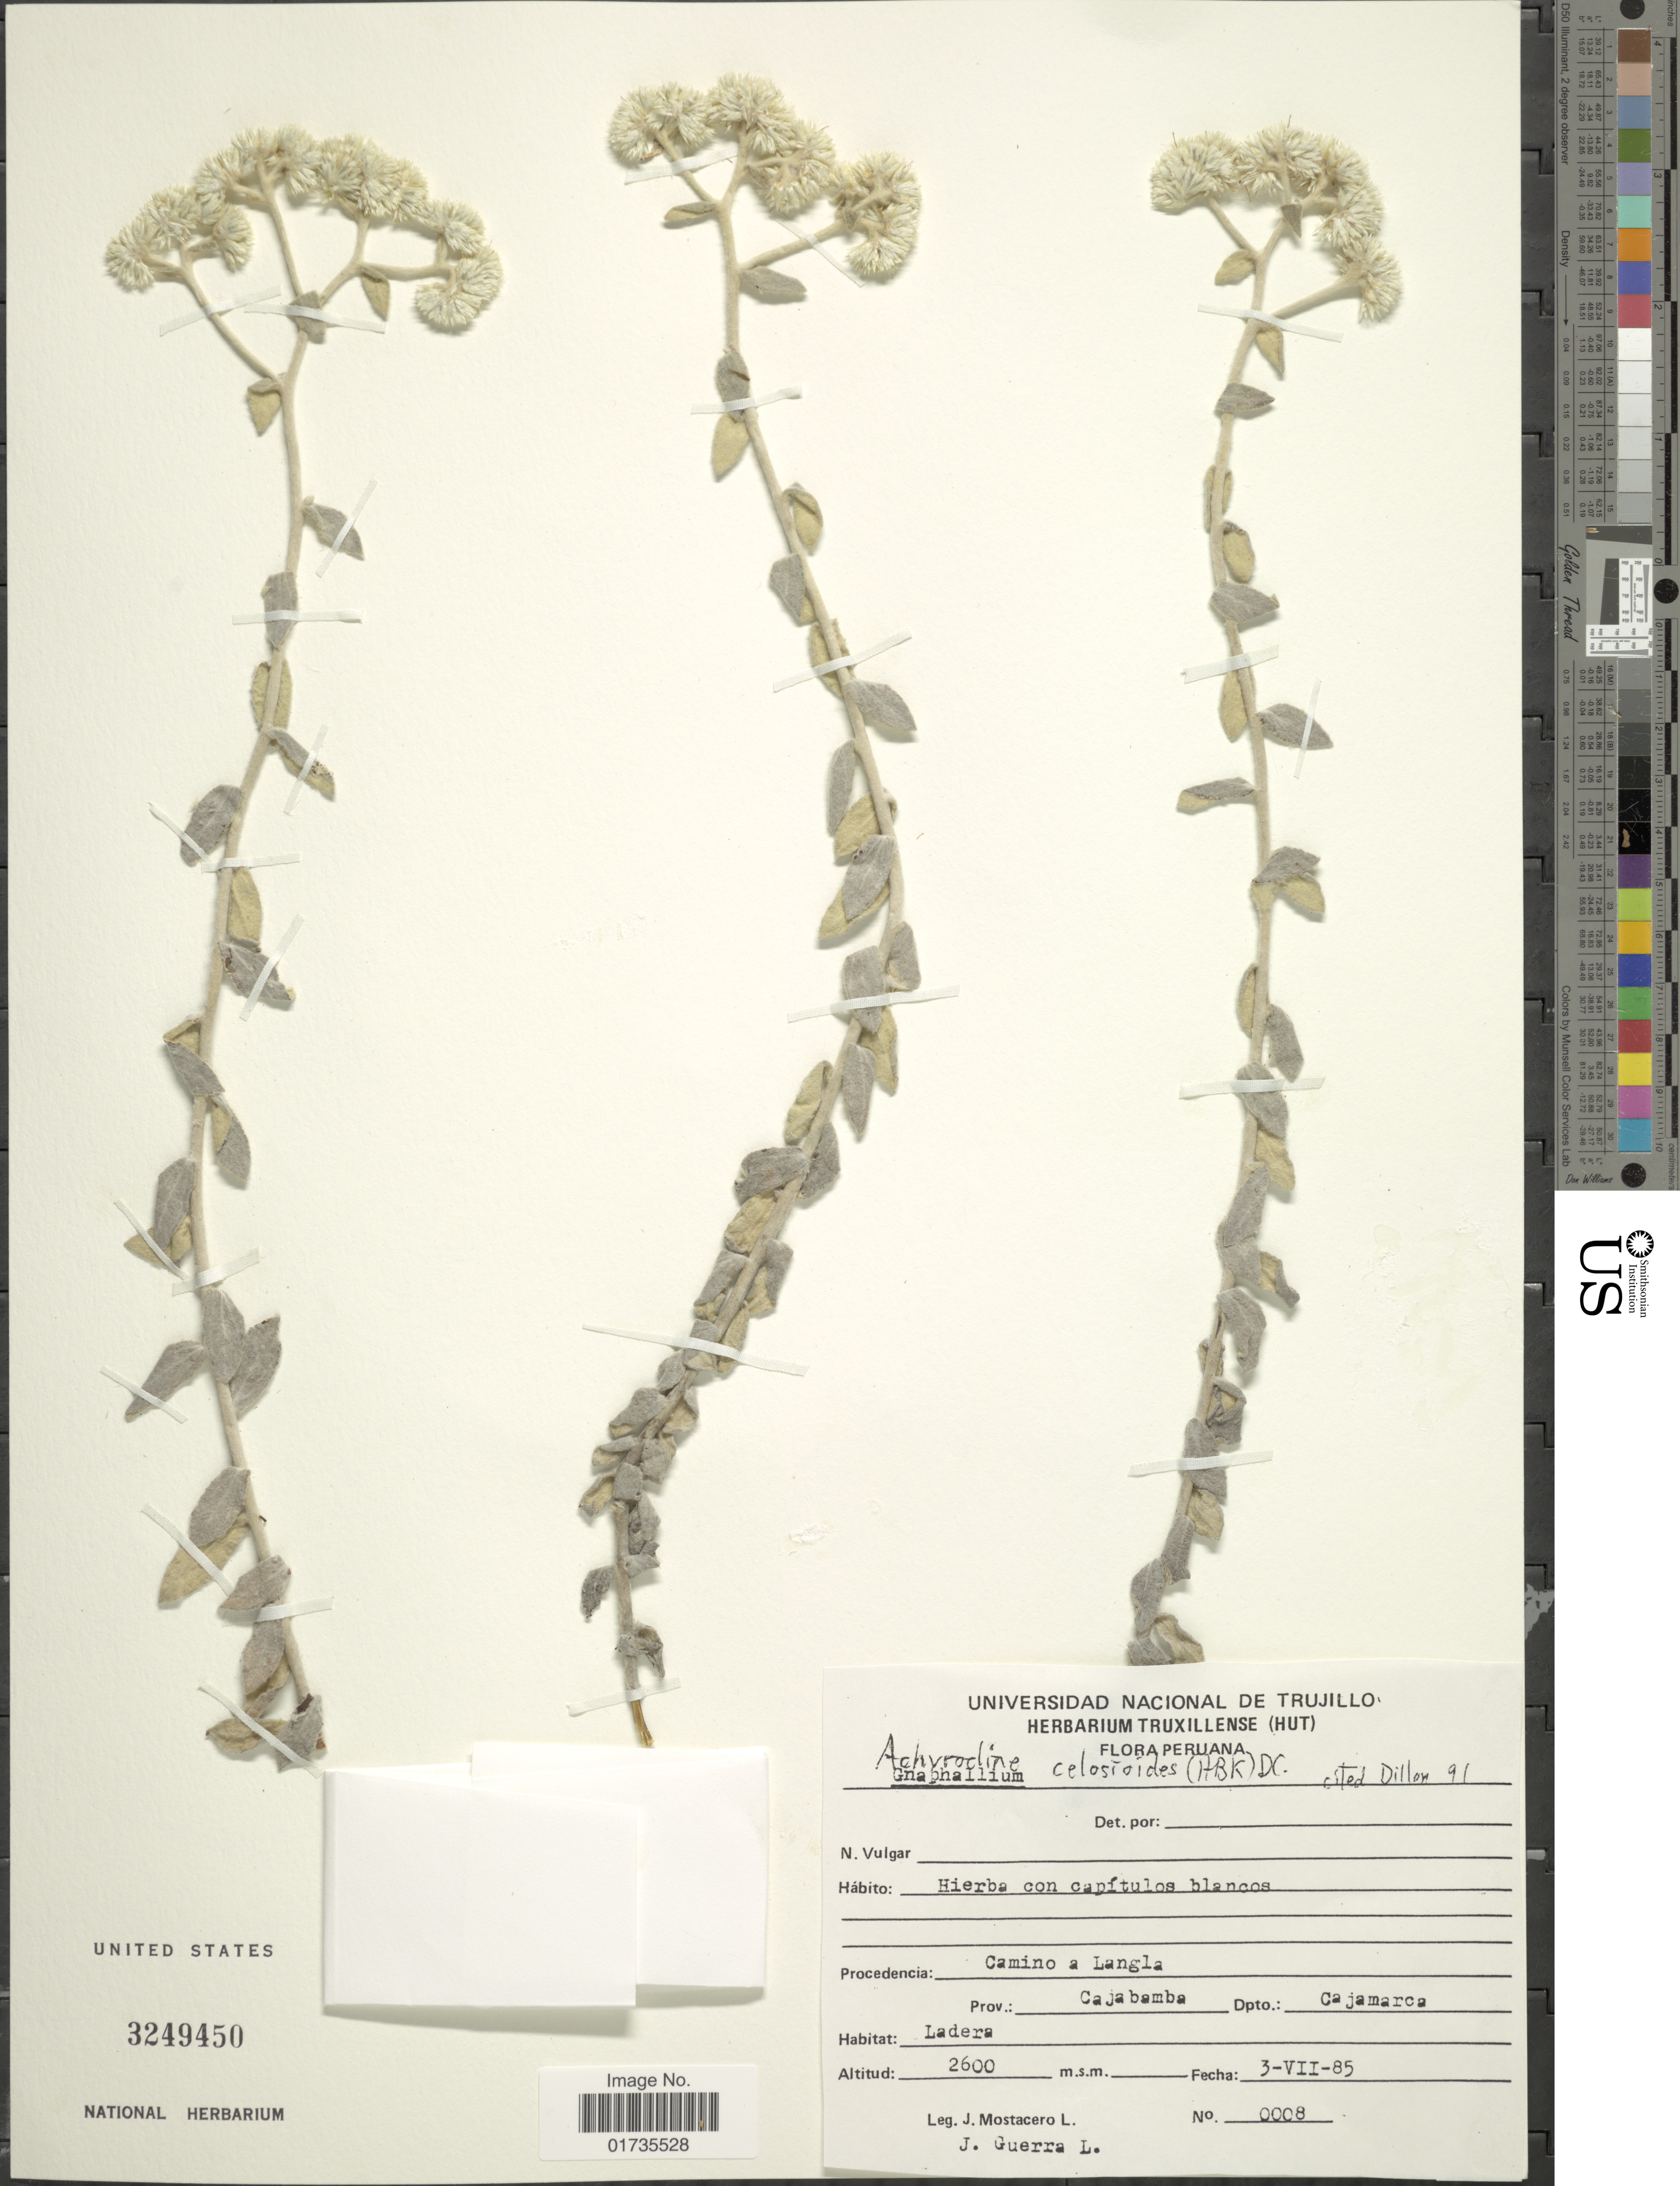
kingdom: Plantae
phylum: Tracheophyta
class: Magnoliopsida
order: Asterales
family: Asteraceae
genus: Achyrocline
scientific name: Achyrocline celosioides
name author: (Kunth) DC.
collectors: J. Mostacero L. & J. Guerra L.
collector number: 0008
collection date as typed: Transcribed d/m/y: 3/8/85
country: Peru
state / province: Cajamarca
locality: Procendencia: Camino a Langla. Prov.: Cajabamba Dpto.: Cajamarca.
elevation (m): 2600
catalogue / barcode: US 3249450